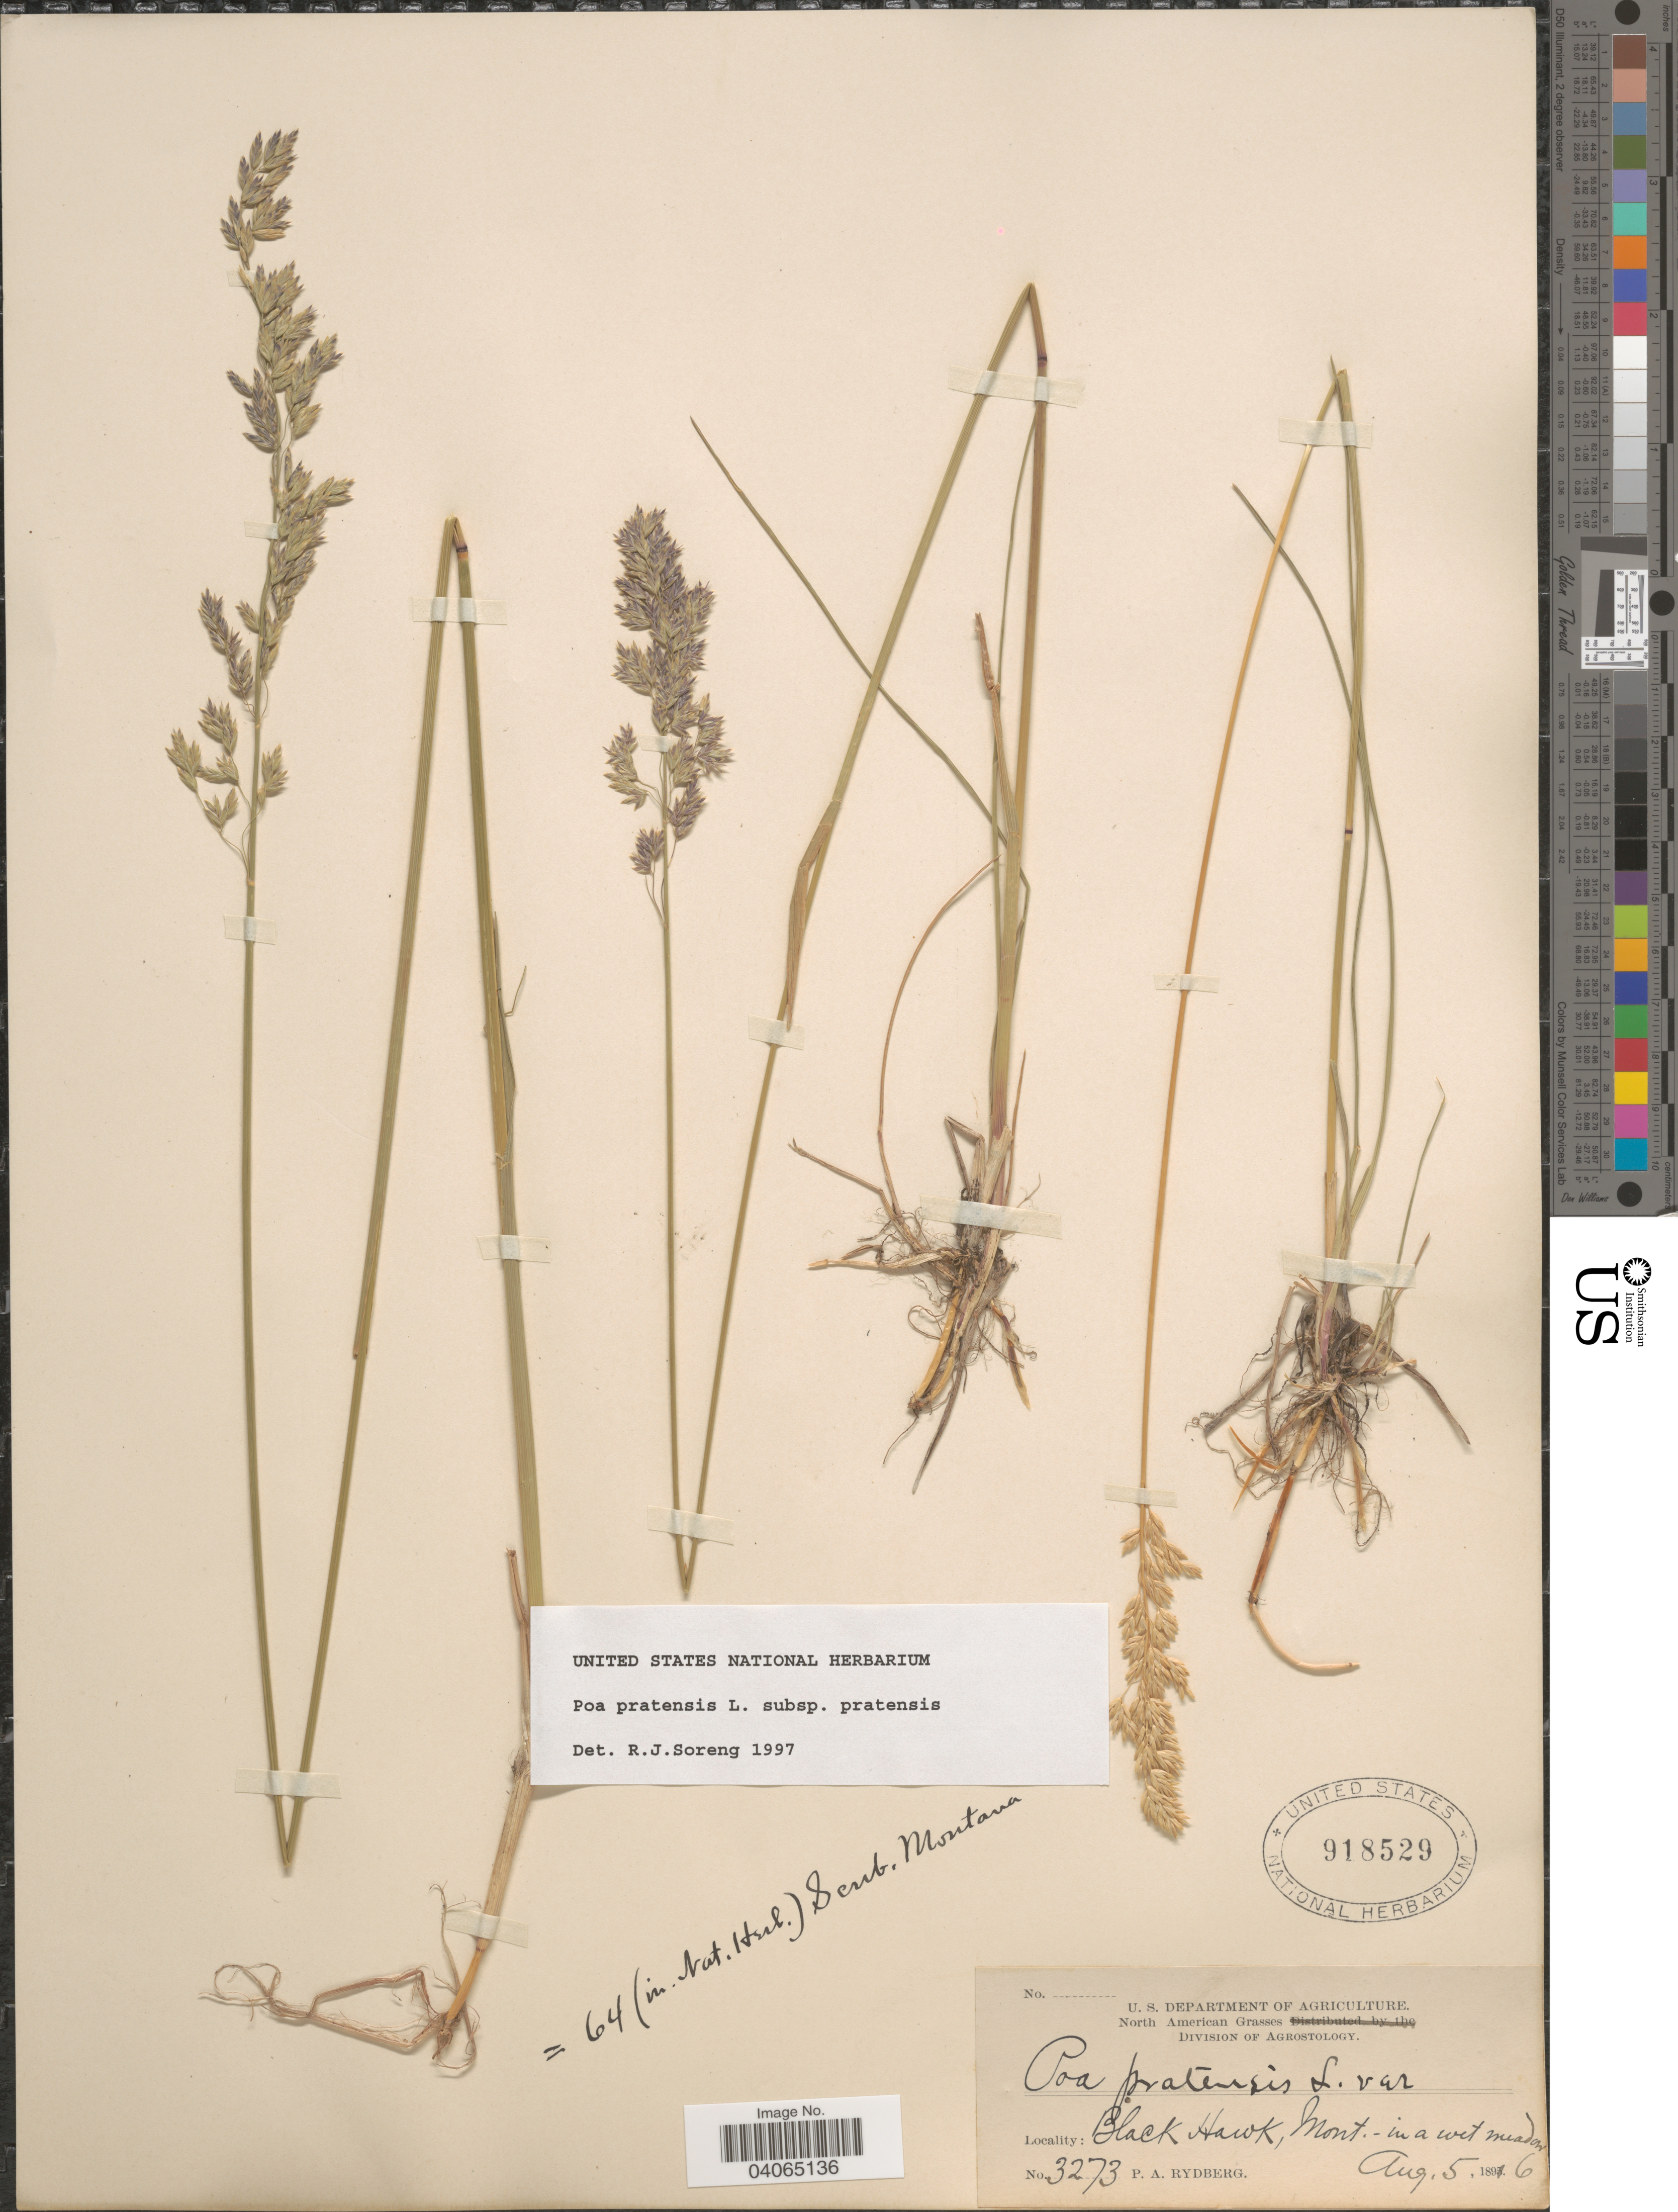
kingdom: Plantae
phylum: Tracheophyta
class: Liliopsida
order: Poales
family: Poaceae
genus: Poa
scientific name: Poa pratensis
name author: L.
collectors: P. A. Rydberg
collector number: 3273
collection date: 1896-08-05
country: United States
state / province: Montana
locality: Black Hawk.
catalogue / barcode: US 918529